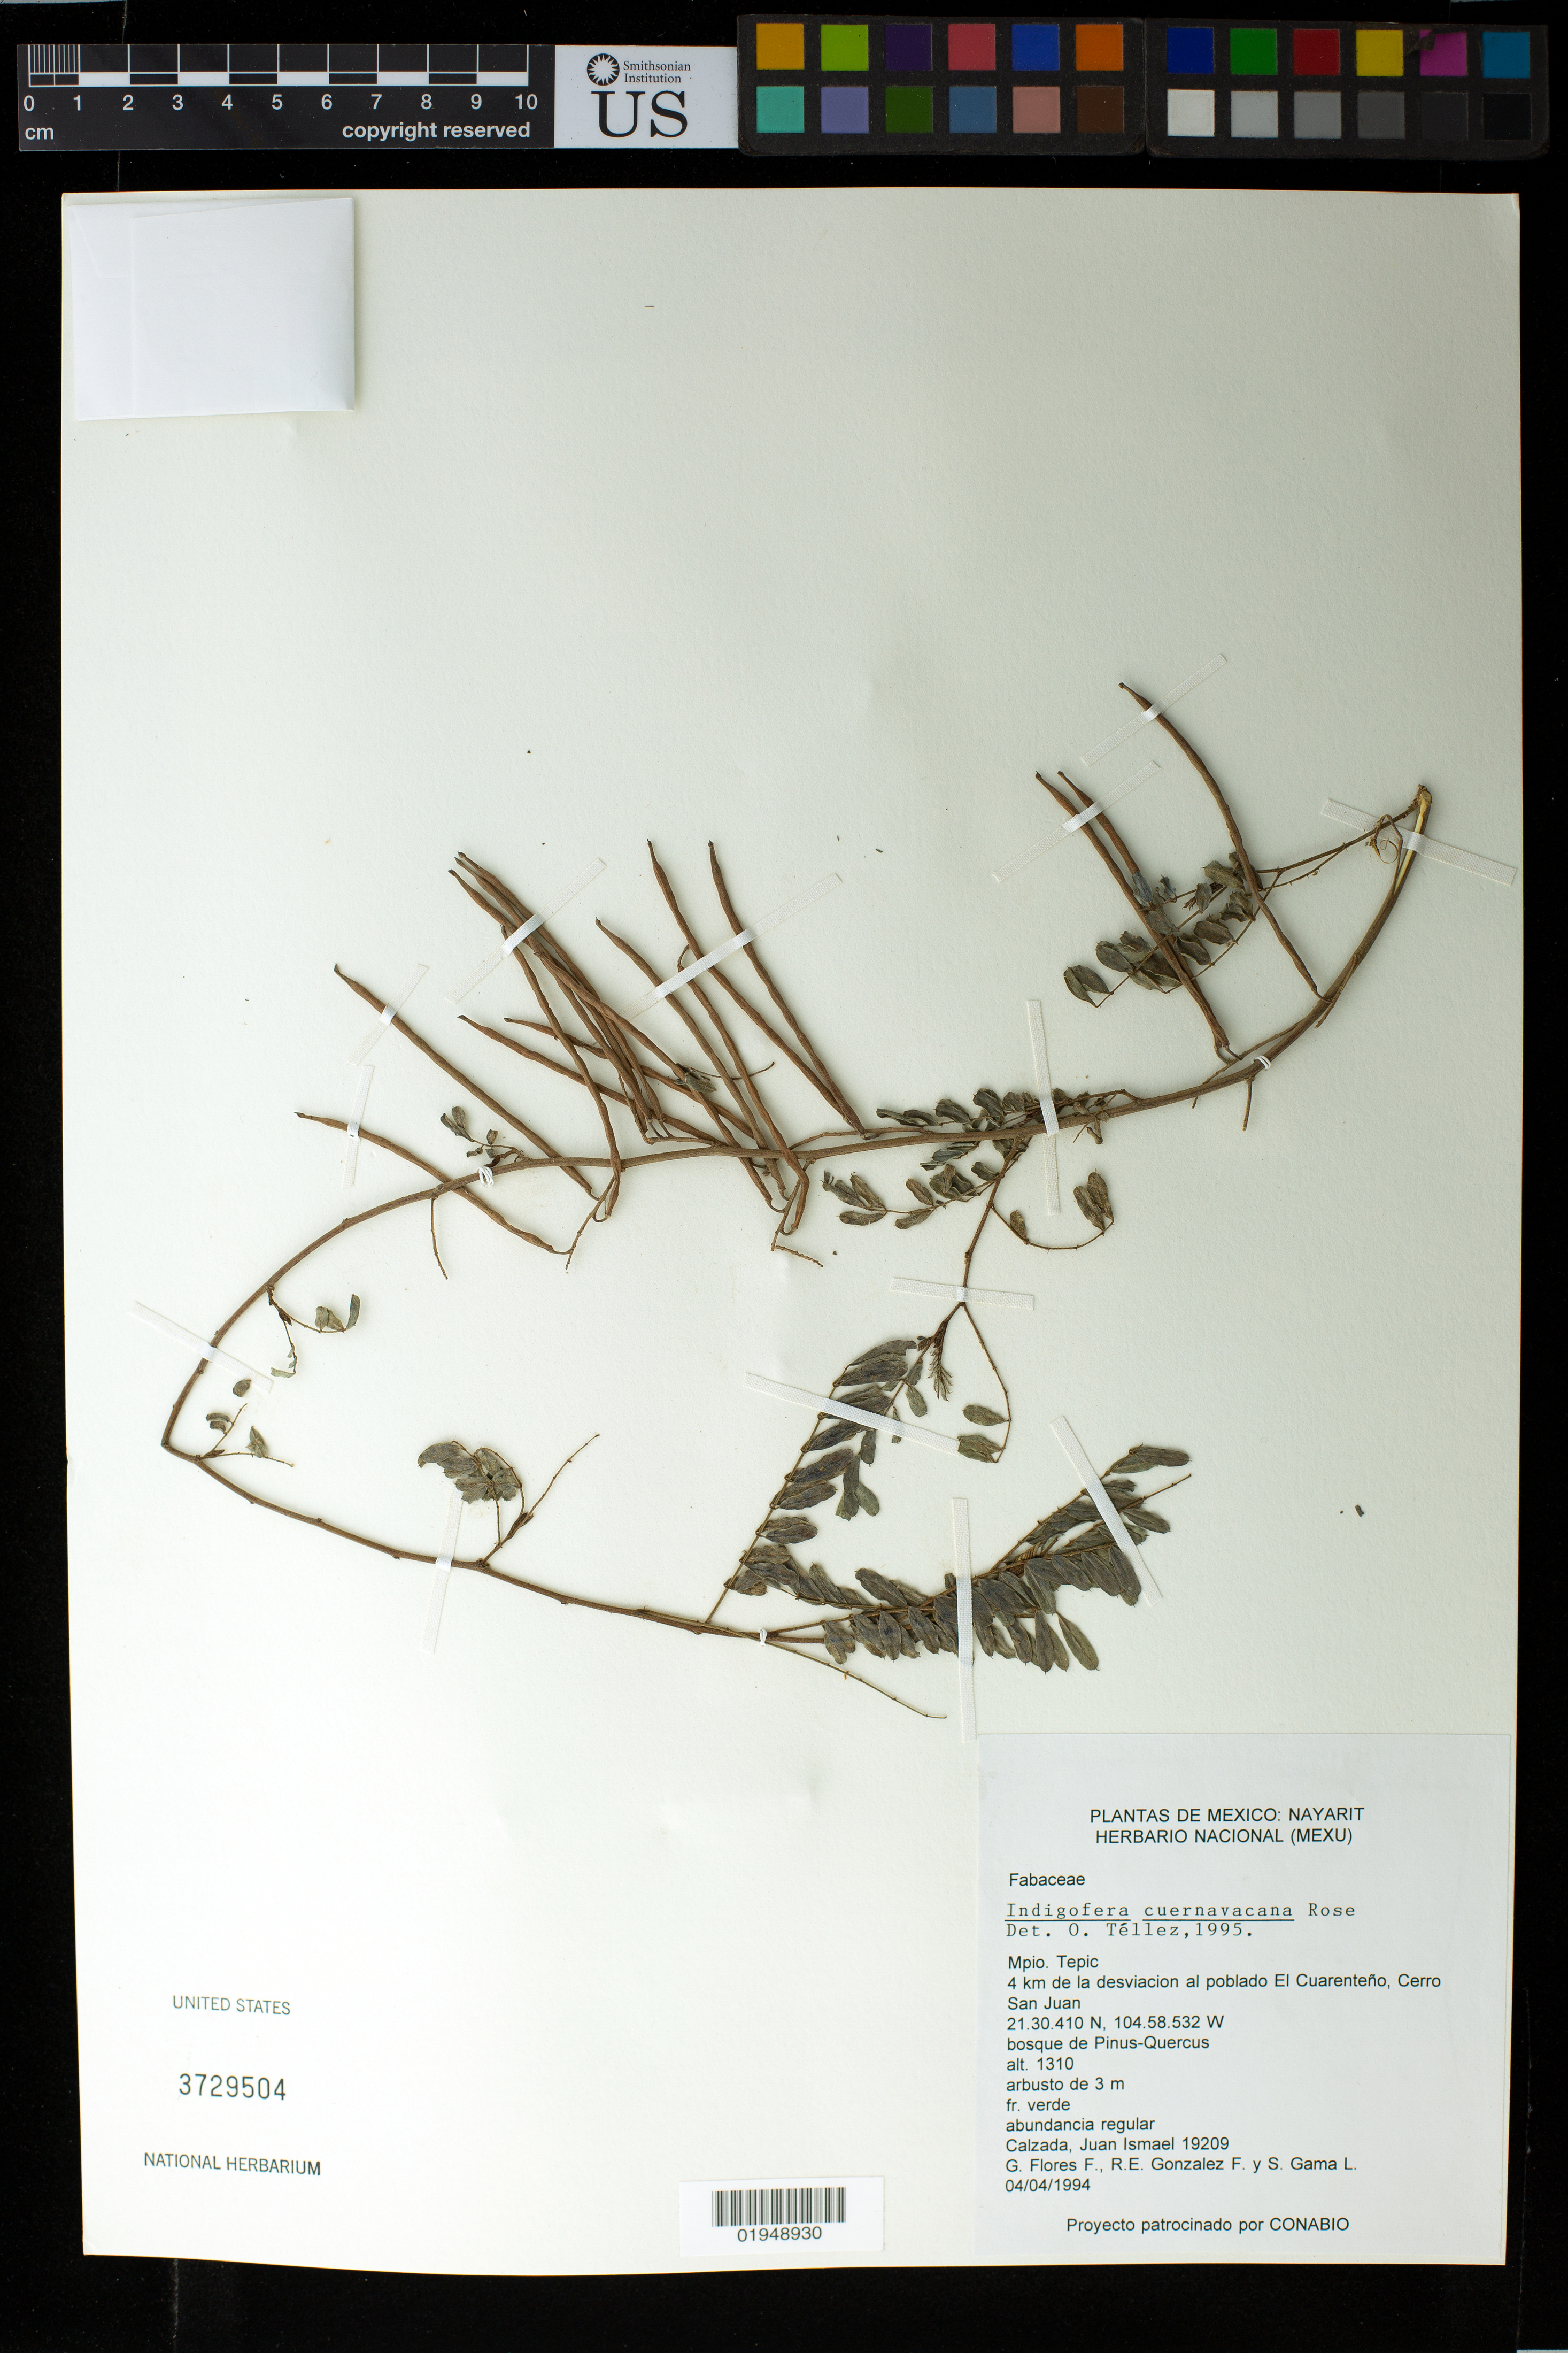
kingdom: Plantae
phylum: Tracheophyta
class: Magnoliopsida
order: Fabales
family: Fabaceae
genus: Indigofera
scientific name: Indigofera cuernavacana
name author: Rose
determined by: Tellez, O.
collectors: J. I. Calzada, G. Flores F., R. E. Gonzalez F. & S. Gama López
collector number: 19209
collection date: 1994-04-04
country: Mexico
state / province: Nayarit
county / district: Tepic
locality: Mpio Tepic, 4 km de la desviacion al poblado El Cuarenteño, Cerro San Juan.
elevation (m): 1310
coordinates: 21 30.410 N, 14 58.532 W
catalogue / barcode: US 3729504